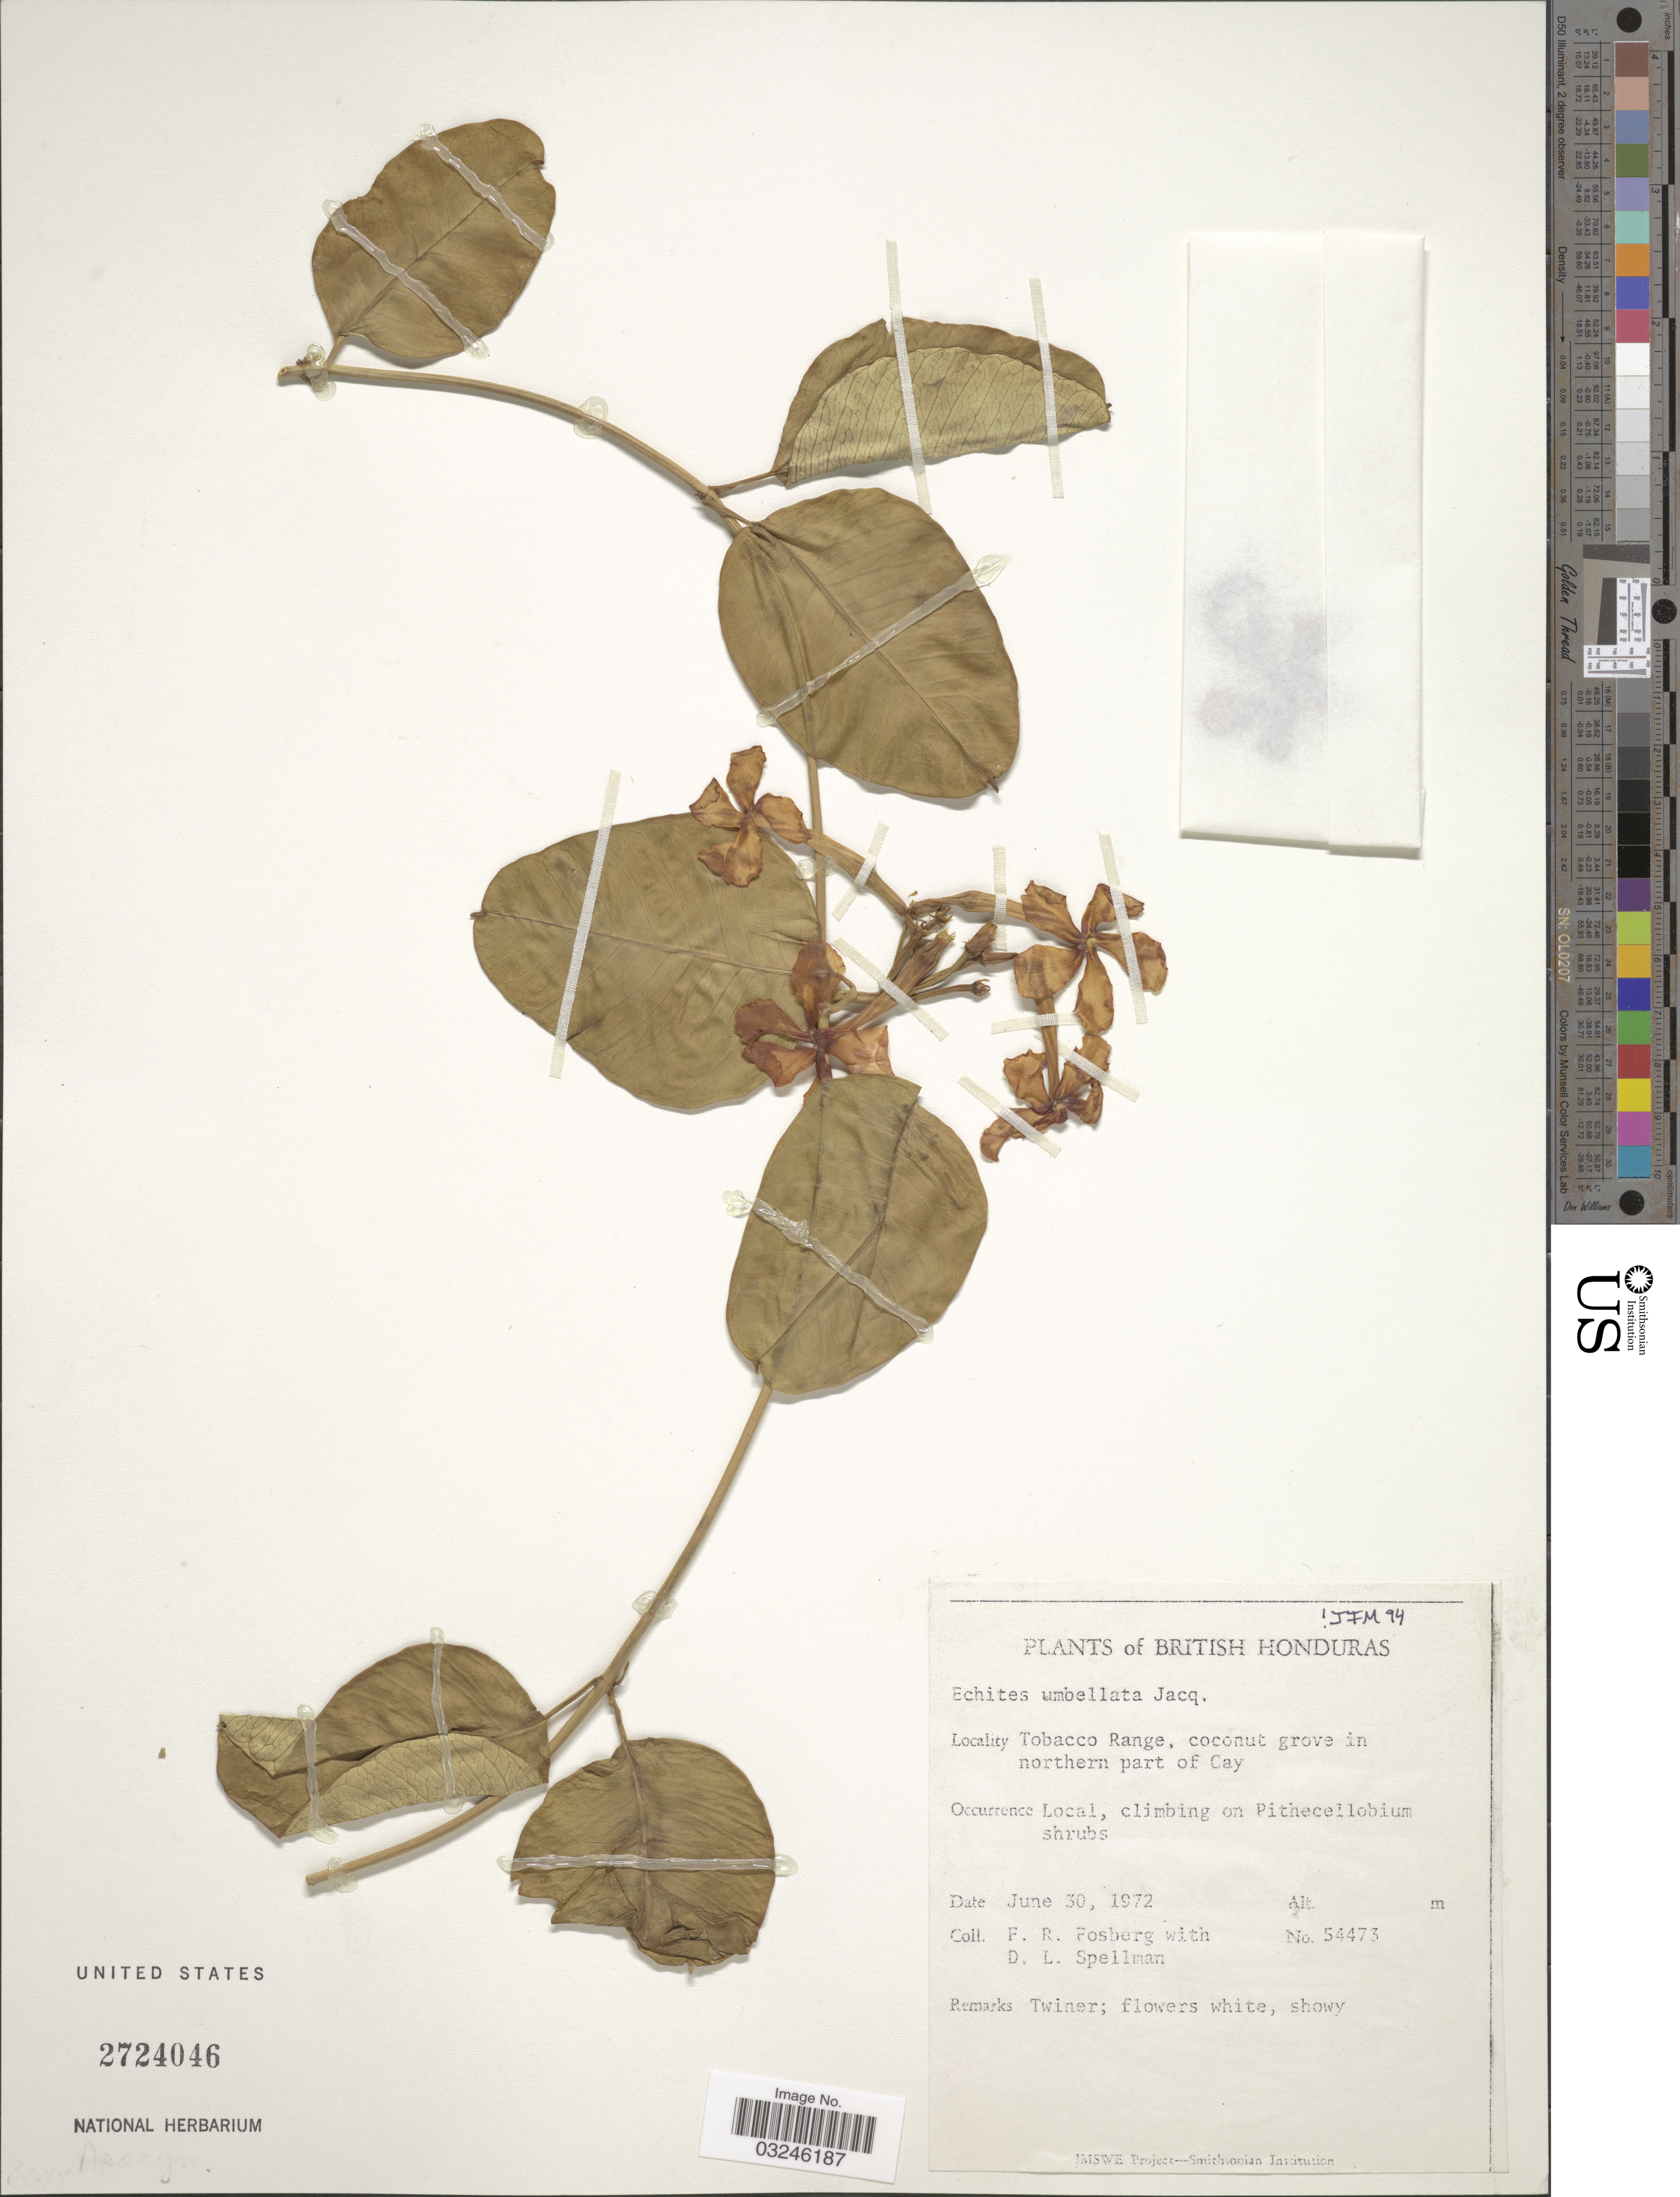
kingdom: Plantae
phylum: Tracheophyta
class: Magnoliopsida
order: Gentianales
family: Apocynaceae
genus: Echites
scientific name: Echites umbellatus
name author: Jacq.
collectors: F. R. Fosberg & D. L. Spellman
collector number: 54473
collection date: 1972-06-30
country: Belize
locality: British Honduras. Tobacco Range, coconut grove in northern part of Cay.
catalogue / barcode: US 2724046